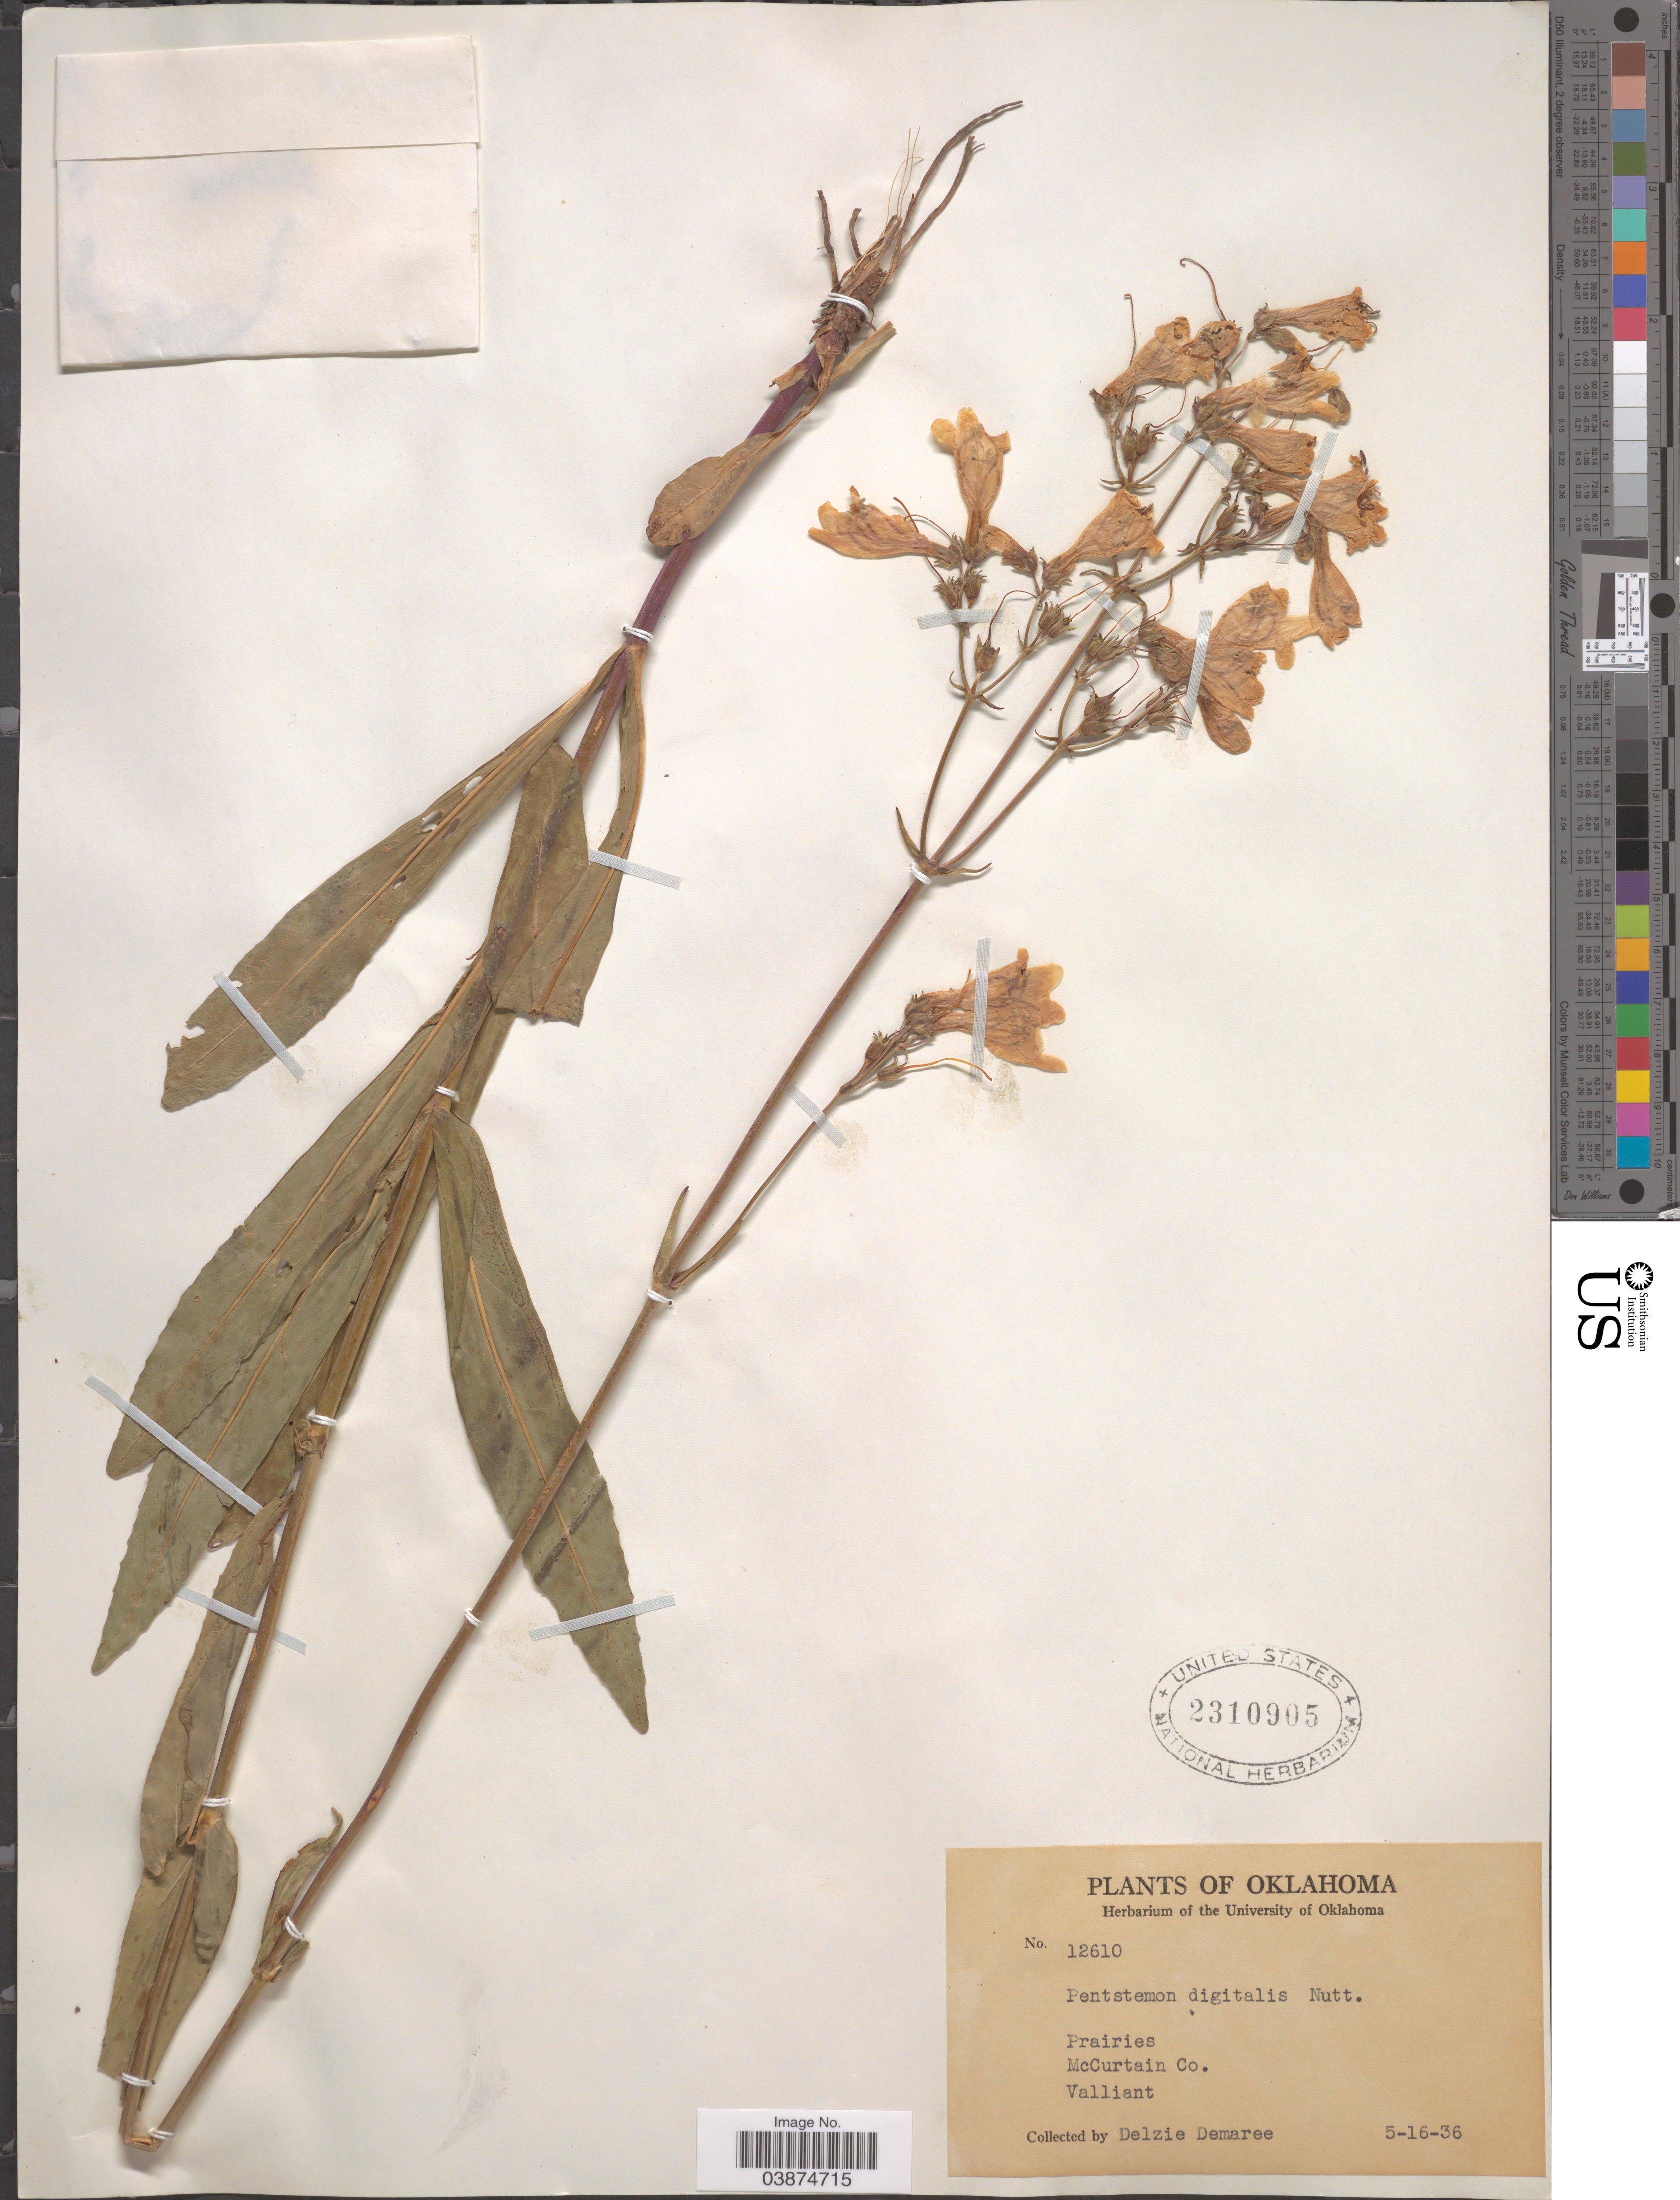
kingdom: Plantae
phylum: Tracheophyta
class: Magnoliopsida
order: Lamiales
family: Plantaginaceae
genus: Penstemon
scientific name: Penstemon digitalis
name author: Nutt. ex Sims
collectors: D. Demaree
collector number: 12610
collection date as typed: Transcribed d/m/y: 16/5/36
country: United States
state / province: Oklahoma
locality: McCurtain Co.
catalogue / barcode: US 2310905